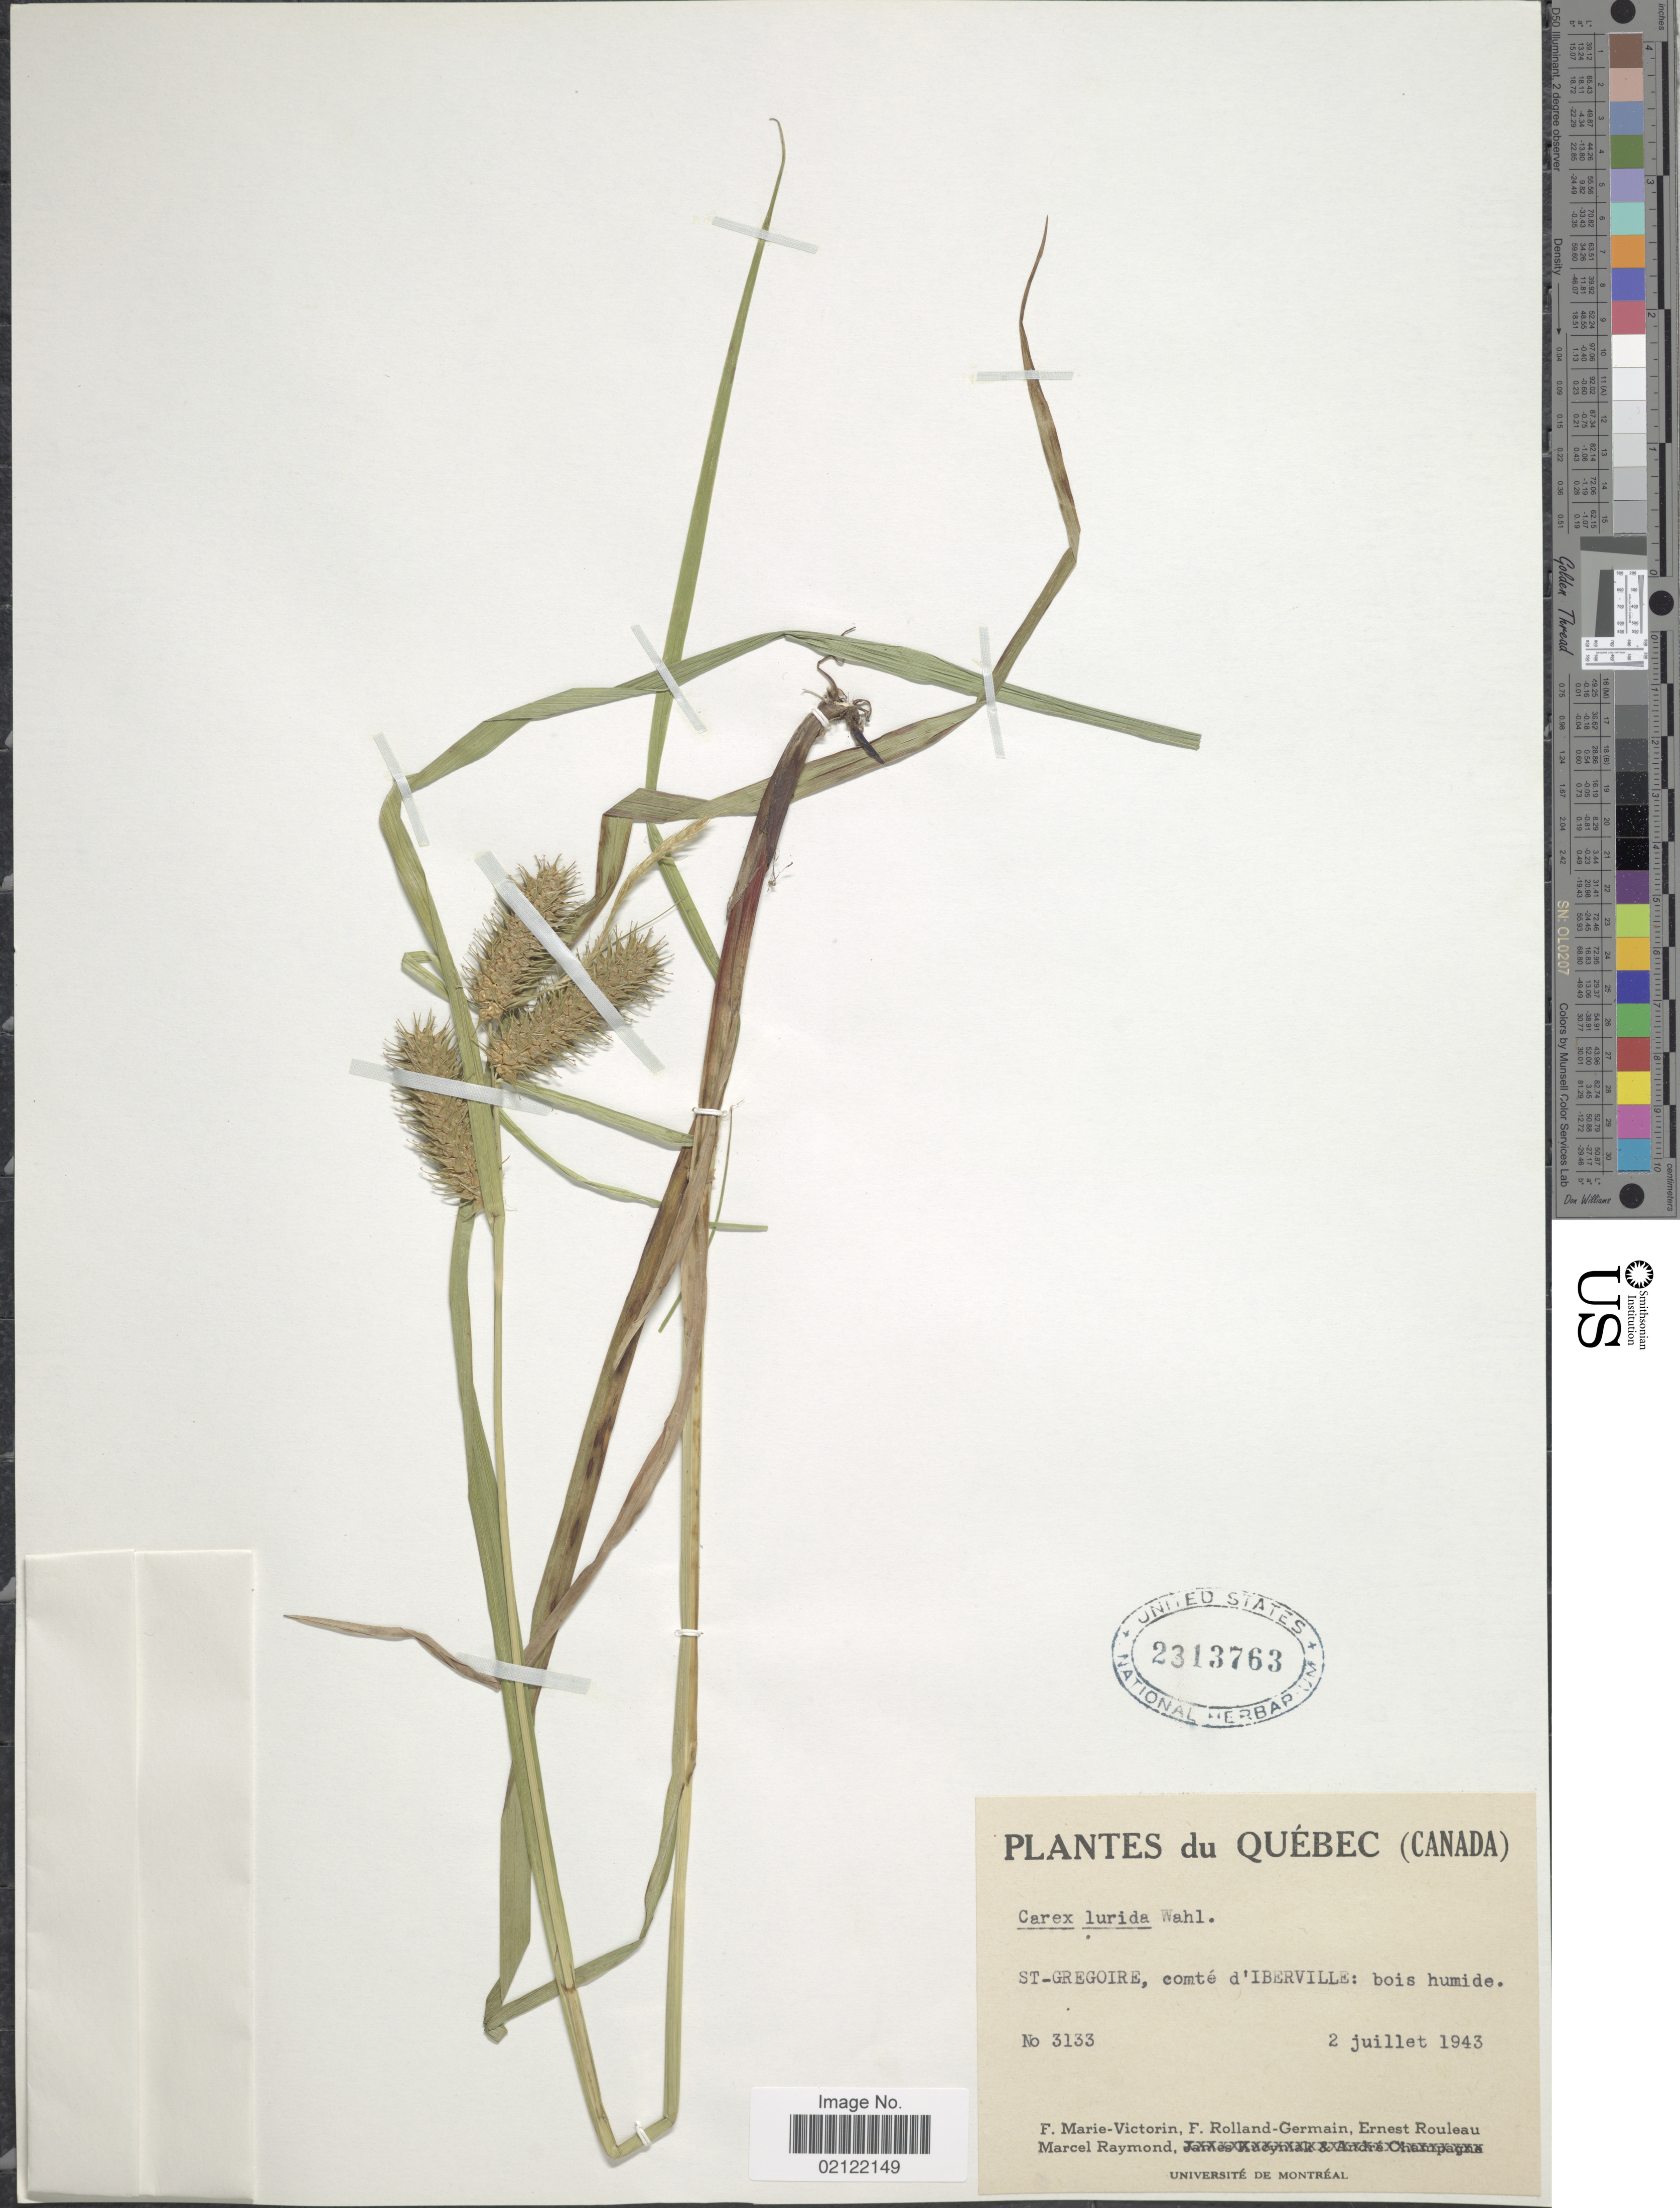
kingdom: Plantae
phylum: Tracheophyta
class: Liliopsida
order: Poales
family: Cyperaceae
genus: Carex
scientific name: Carex lurida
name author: Wahlenb.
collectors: F. Marie-Victorin, Rolland-Germain, E. Rouleau & M. Raymond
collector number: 3133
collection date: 1943-07-02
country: Canada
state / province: Quebec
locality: St-Gregoire, comte d'Iberville: bois humide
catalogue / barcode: US 2313763